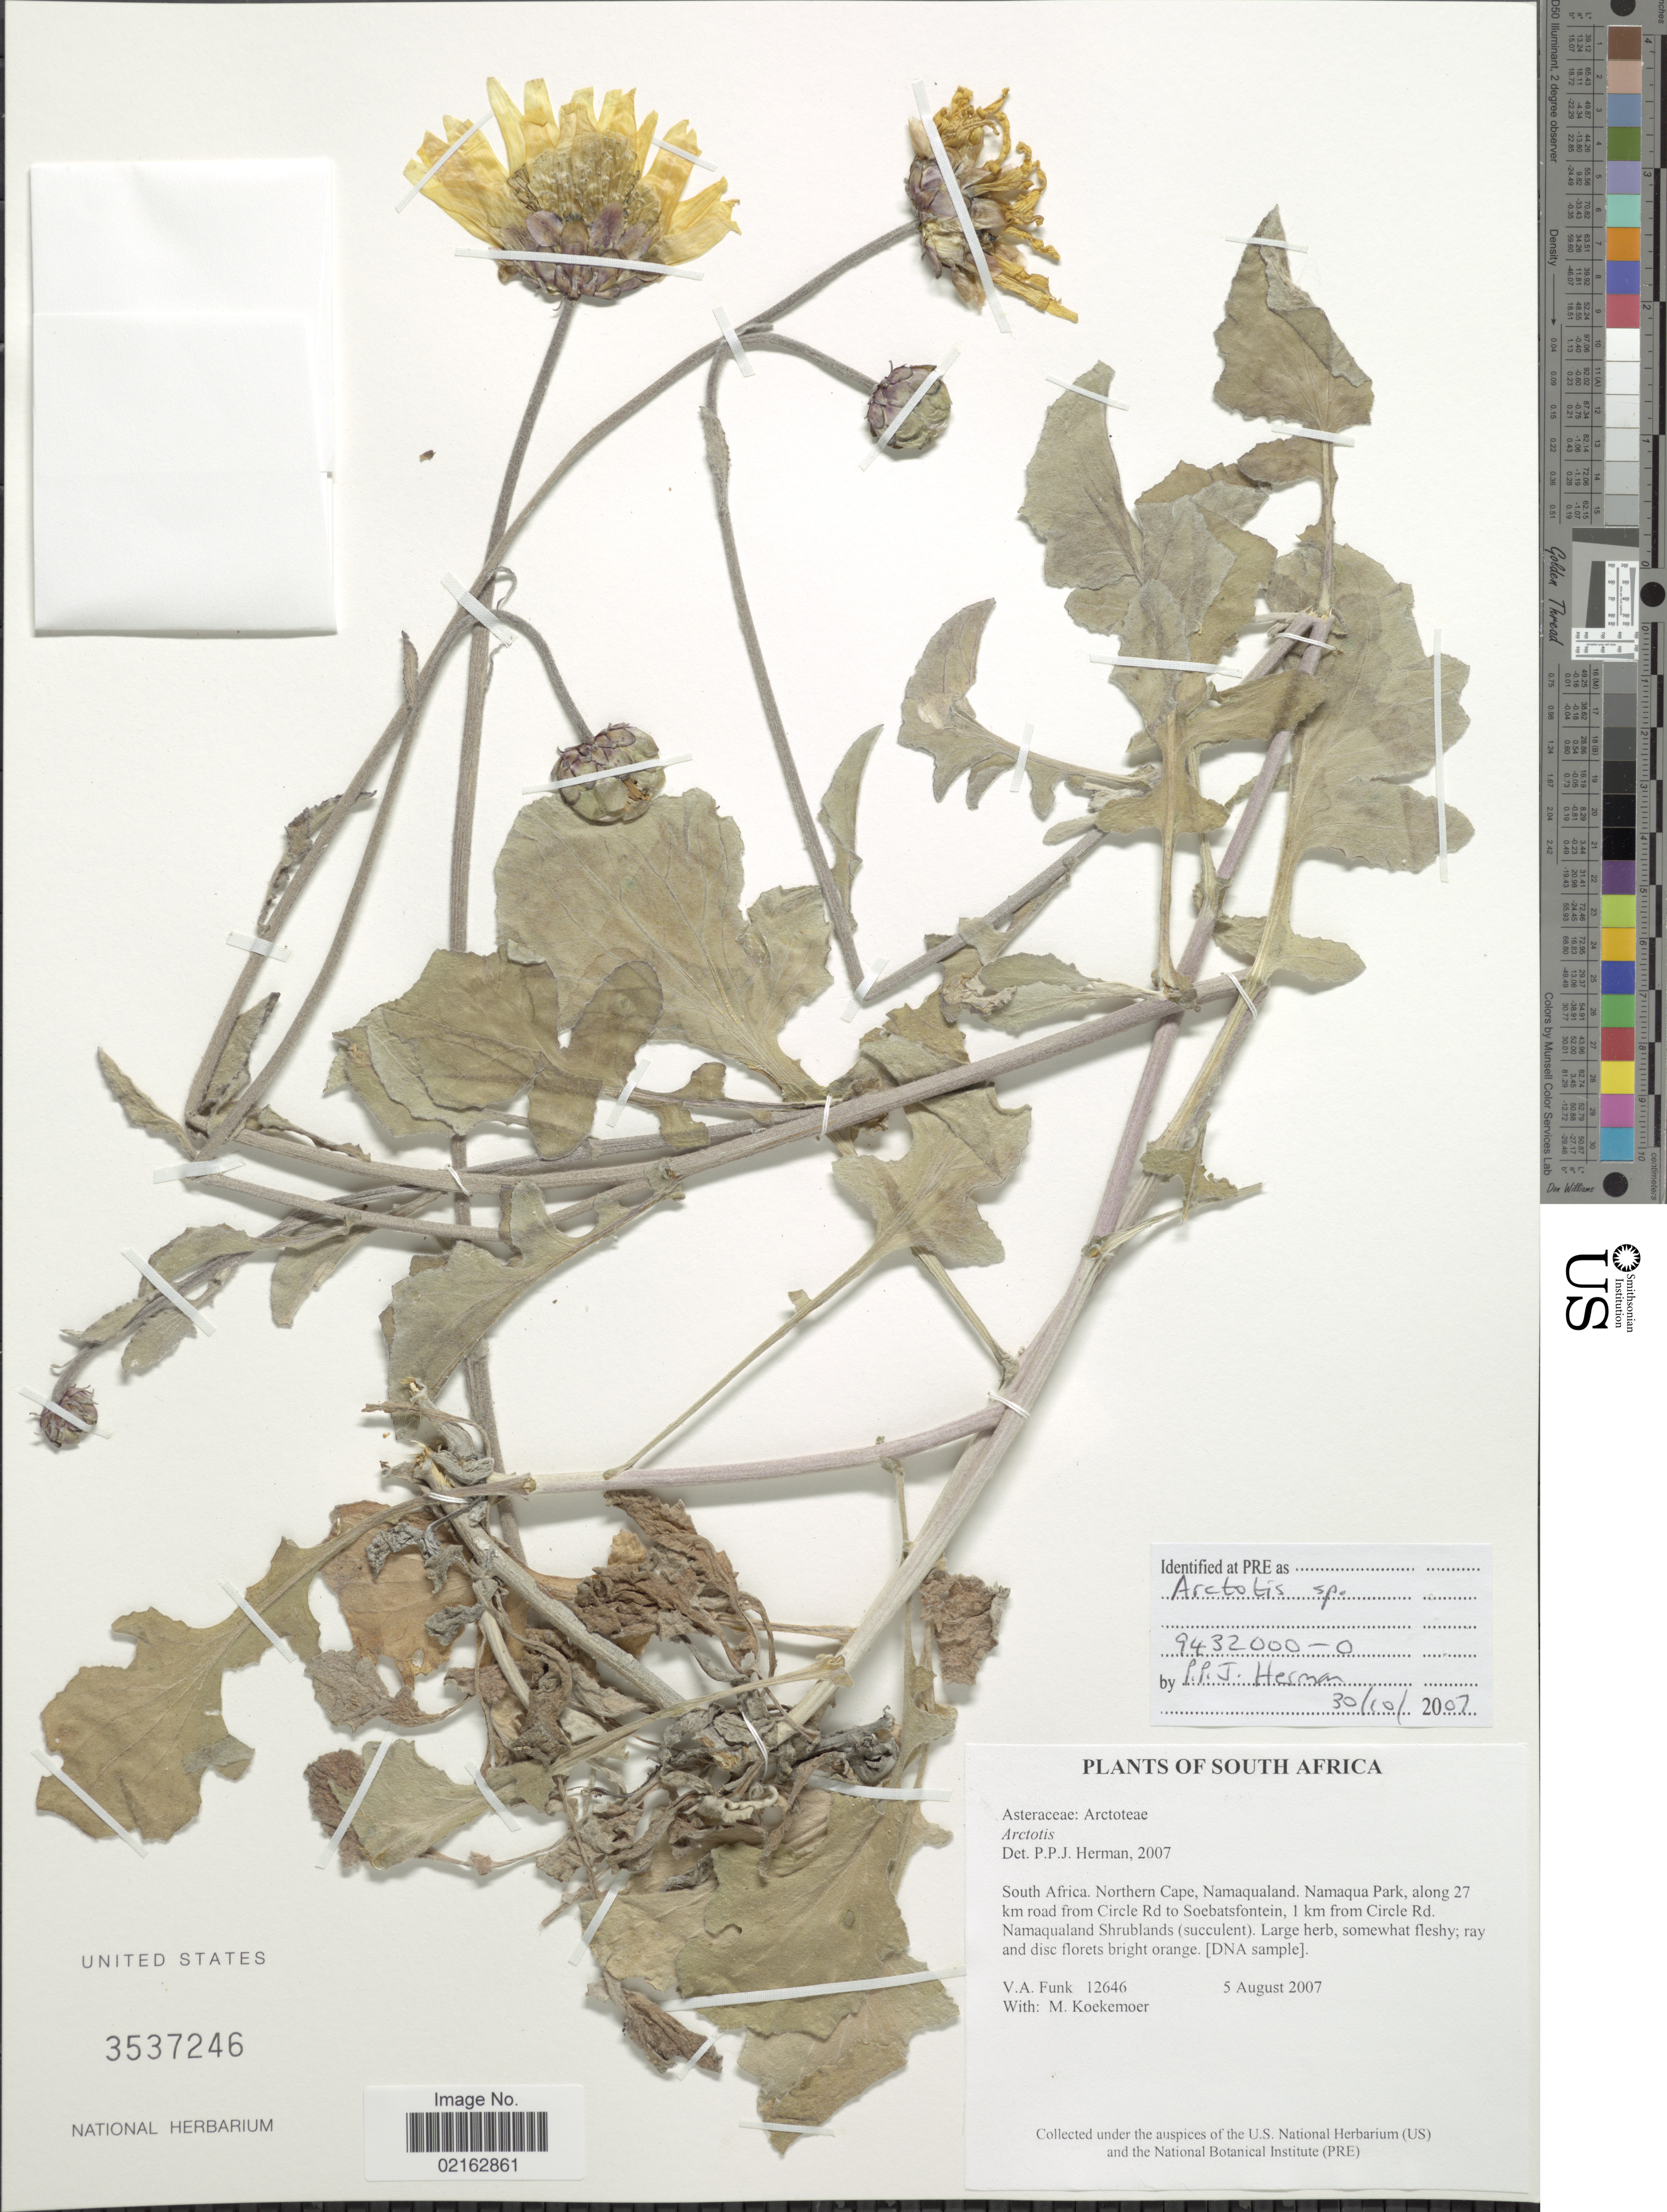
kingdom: Plantae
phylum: Tracheophyta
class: Magnoliopsida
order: Asterales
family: Asteraceae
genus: Arctotis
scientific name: Arctotis sp.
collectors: V. Funk & M. Koekemoer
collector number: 12646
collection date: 2007-08-05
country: South Africa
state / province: Northern Cape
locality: South Africa. Northern Cape, Namaqualand. Namaqua Park, along 27 km road from Circle Rd to Soebatsfontein, 1 km from Circle Rd. Namaqualand Shrublands (succulent)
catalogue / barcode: US 3537246